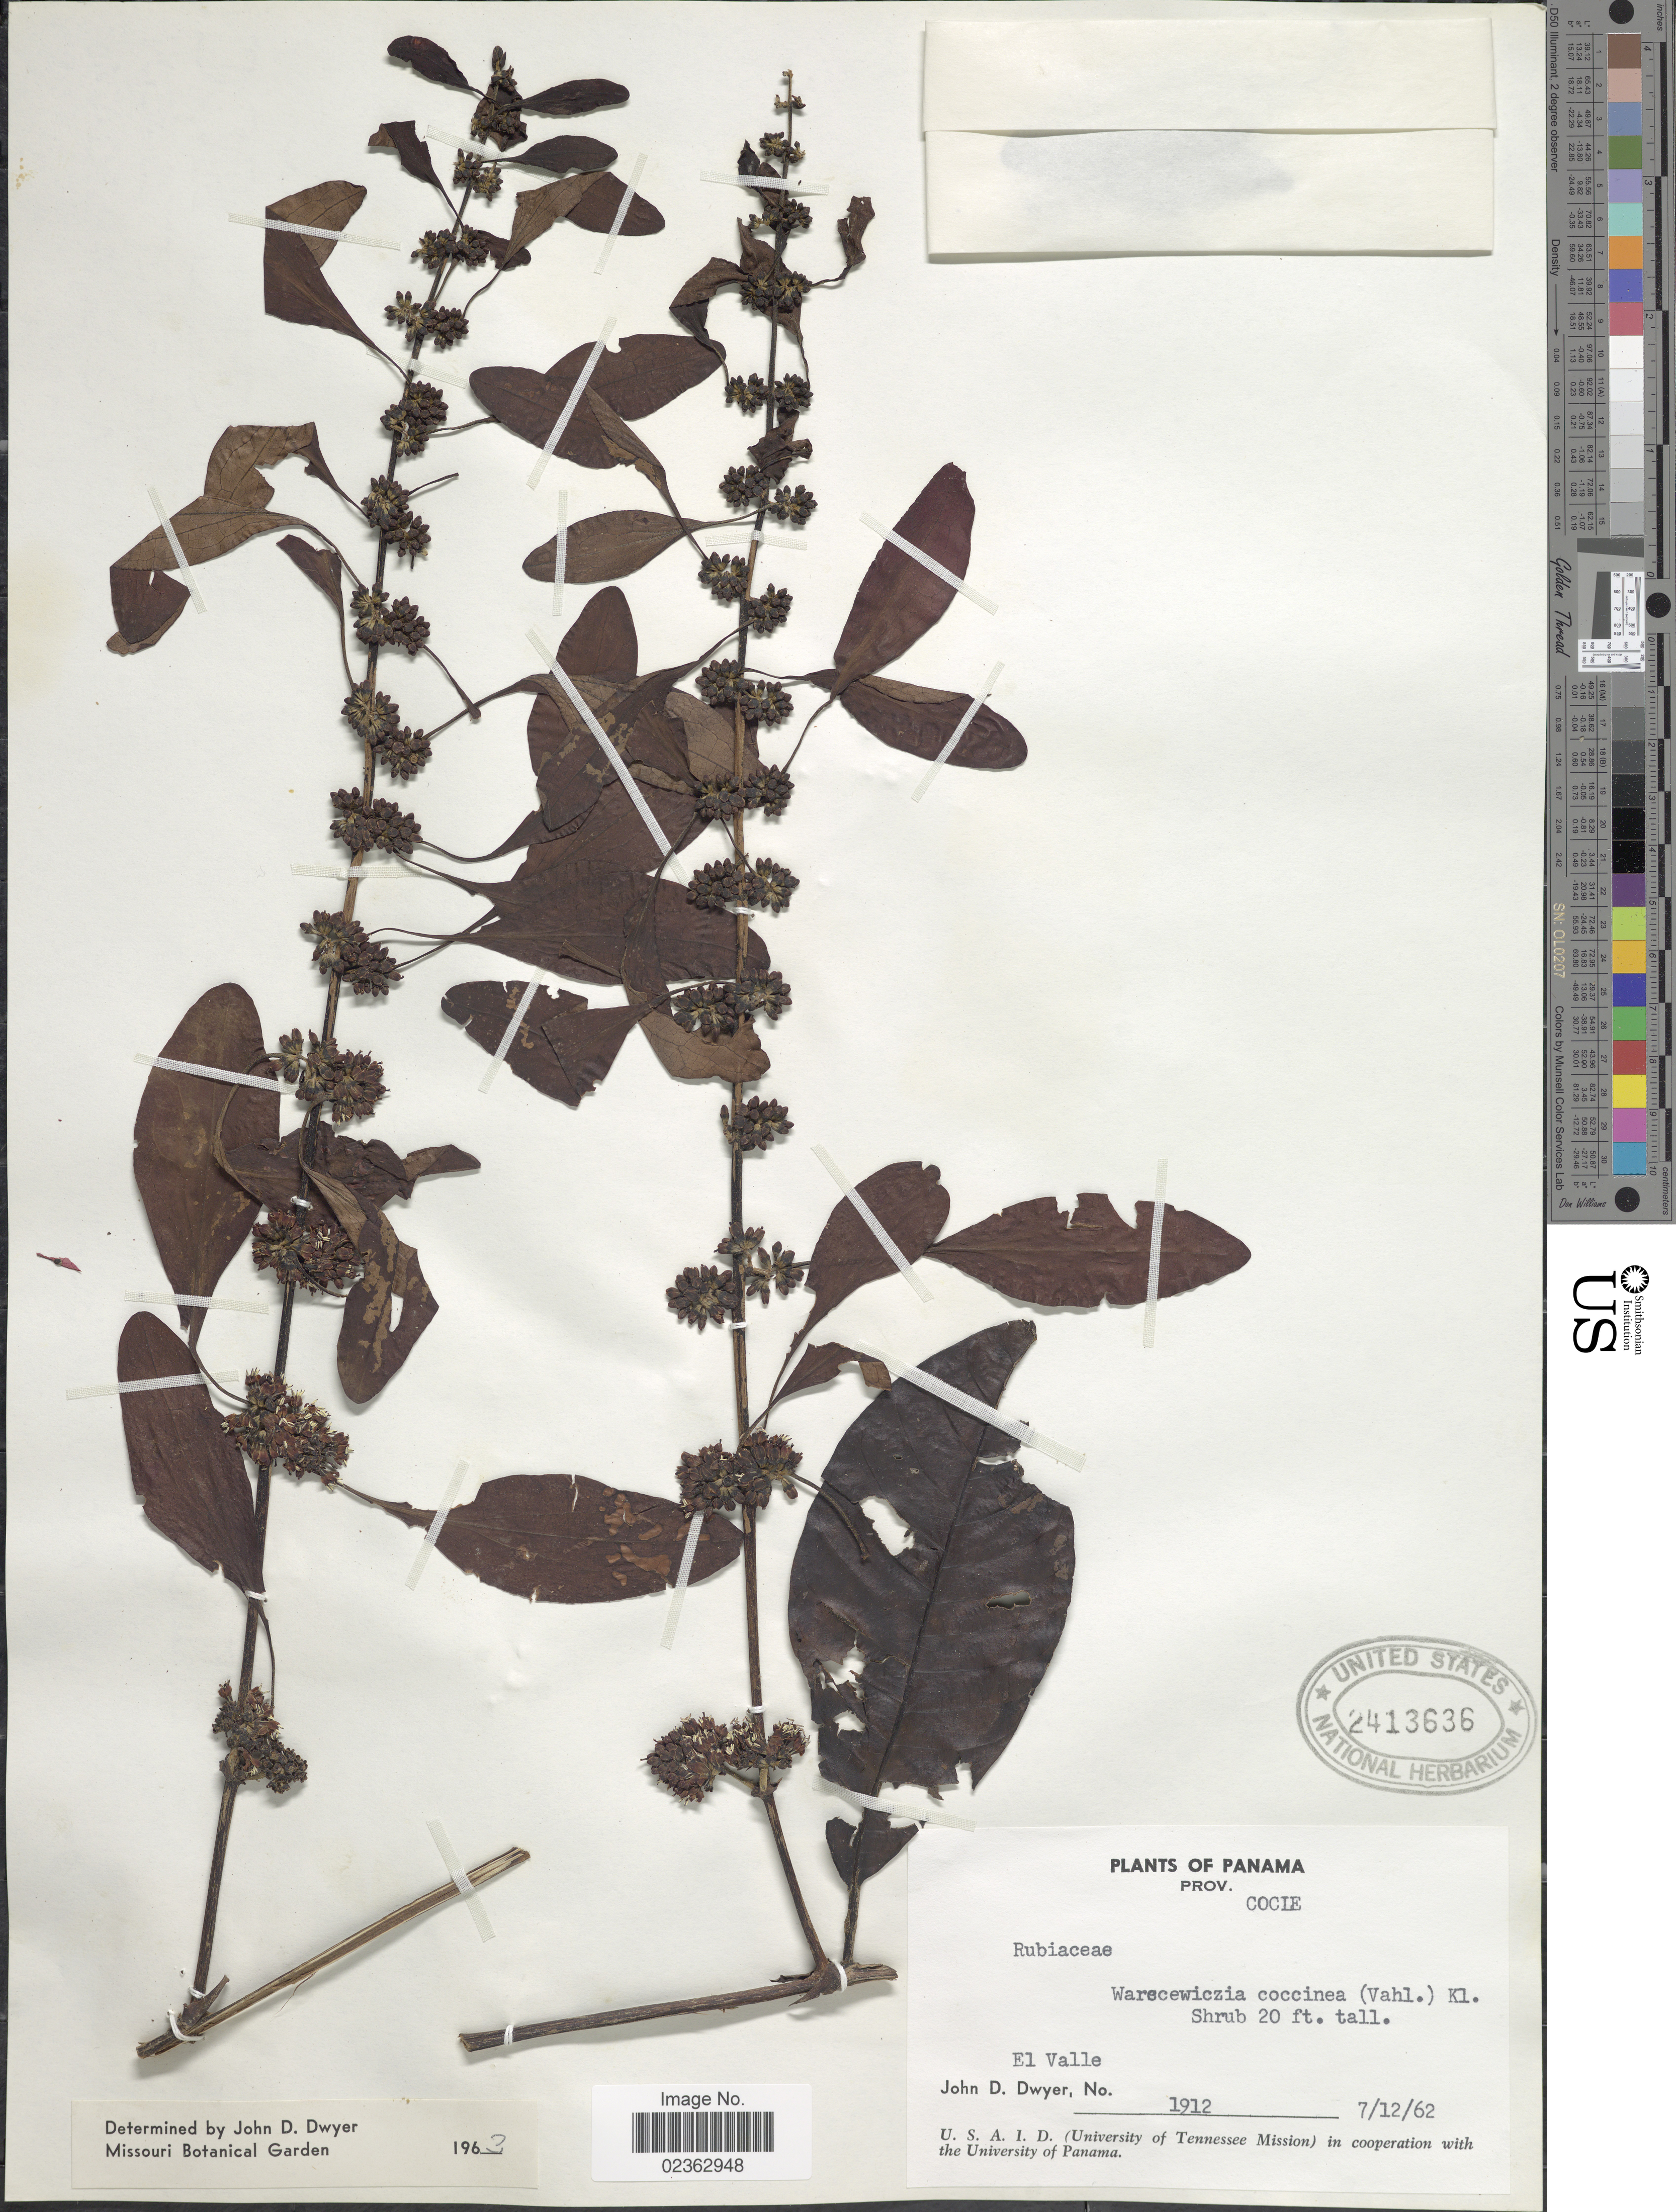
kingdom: Plantae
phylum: Tracheophyta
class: Magnoliopsida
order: Gentianales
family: Rubiaceae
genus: Warszewiczia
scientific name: Warszewiczia coccinea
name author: (Vahl) Klotzsch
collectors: J. D. Dwyer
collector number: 1912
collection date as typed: Transcribed d/m/y: 7/12/62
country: Panama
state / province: Coclé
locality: El Valle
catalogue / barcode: US 2413636